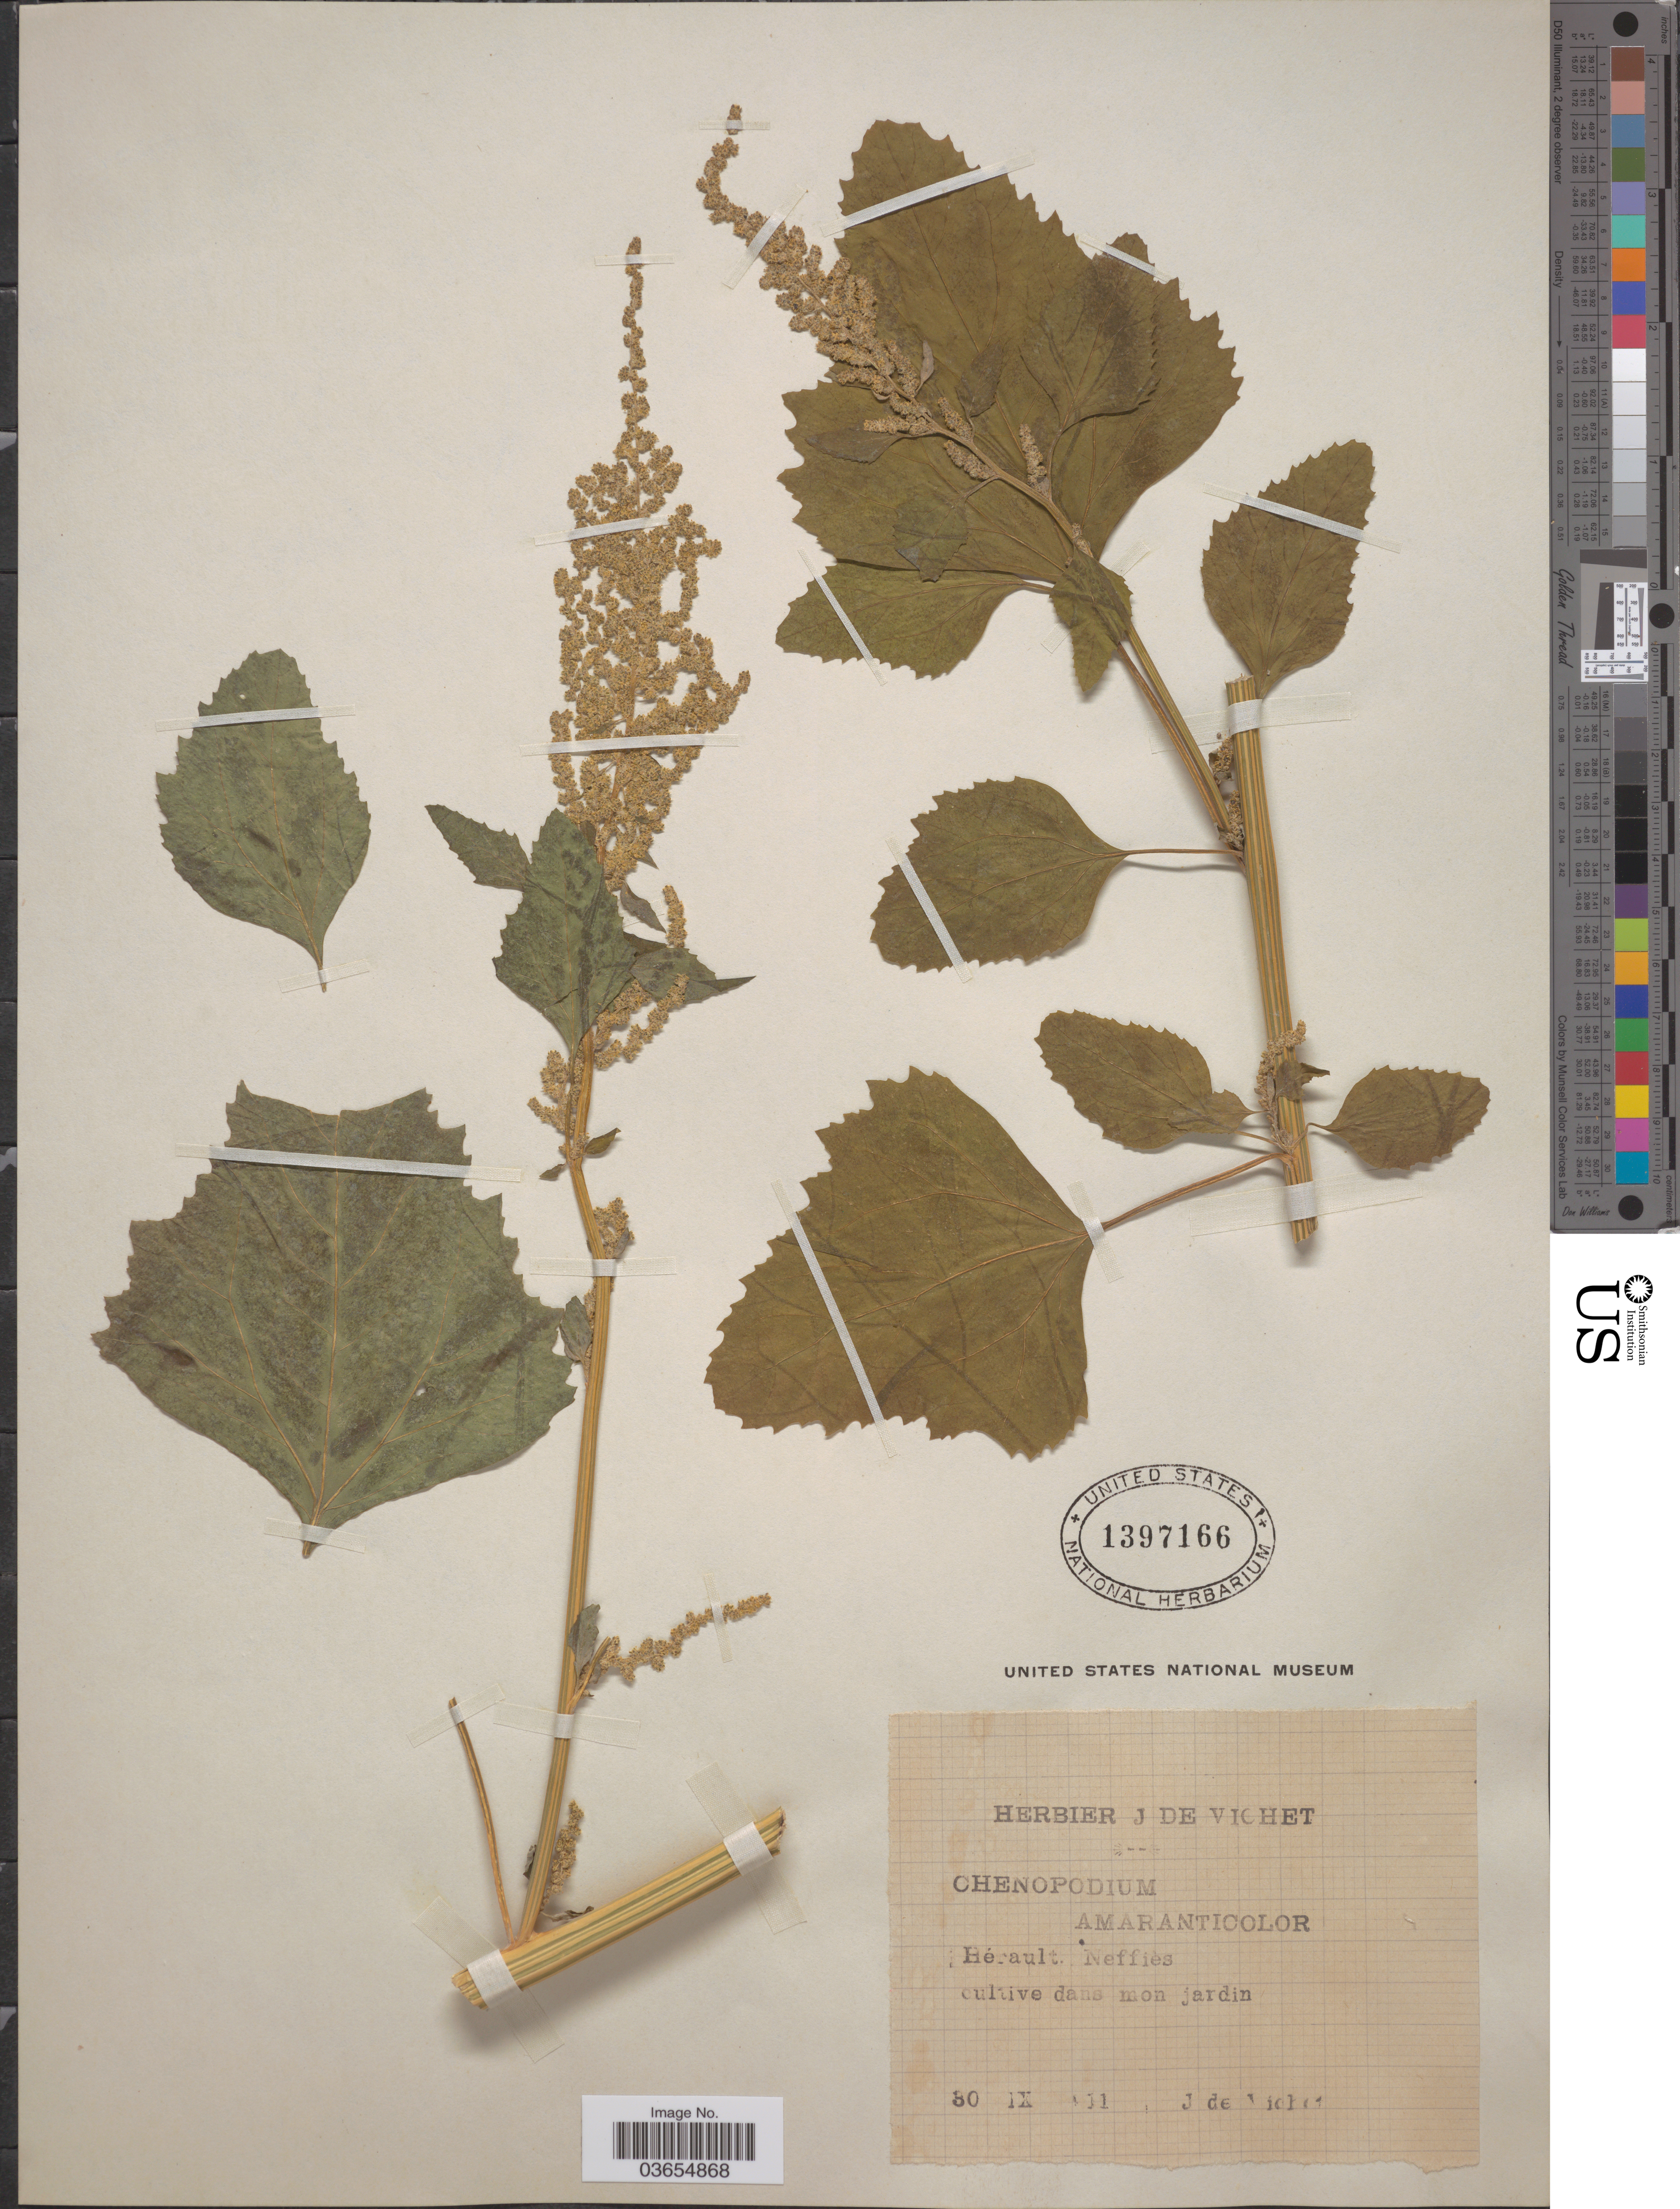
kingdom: Plantae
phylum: Tracheophyta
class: Magnoliopsida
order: Caryophyllales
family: Amaranthaceae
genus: Chenopodium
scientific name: Chenopodium amaranticolor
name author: (H.J. Coste & Reynier) H.J. Coste & Reynier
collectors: J. de Vichet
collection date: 1911-09-30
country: France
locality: Herault. Neffies. cultive dans mon jardin.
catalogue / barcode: US 1397166